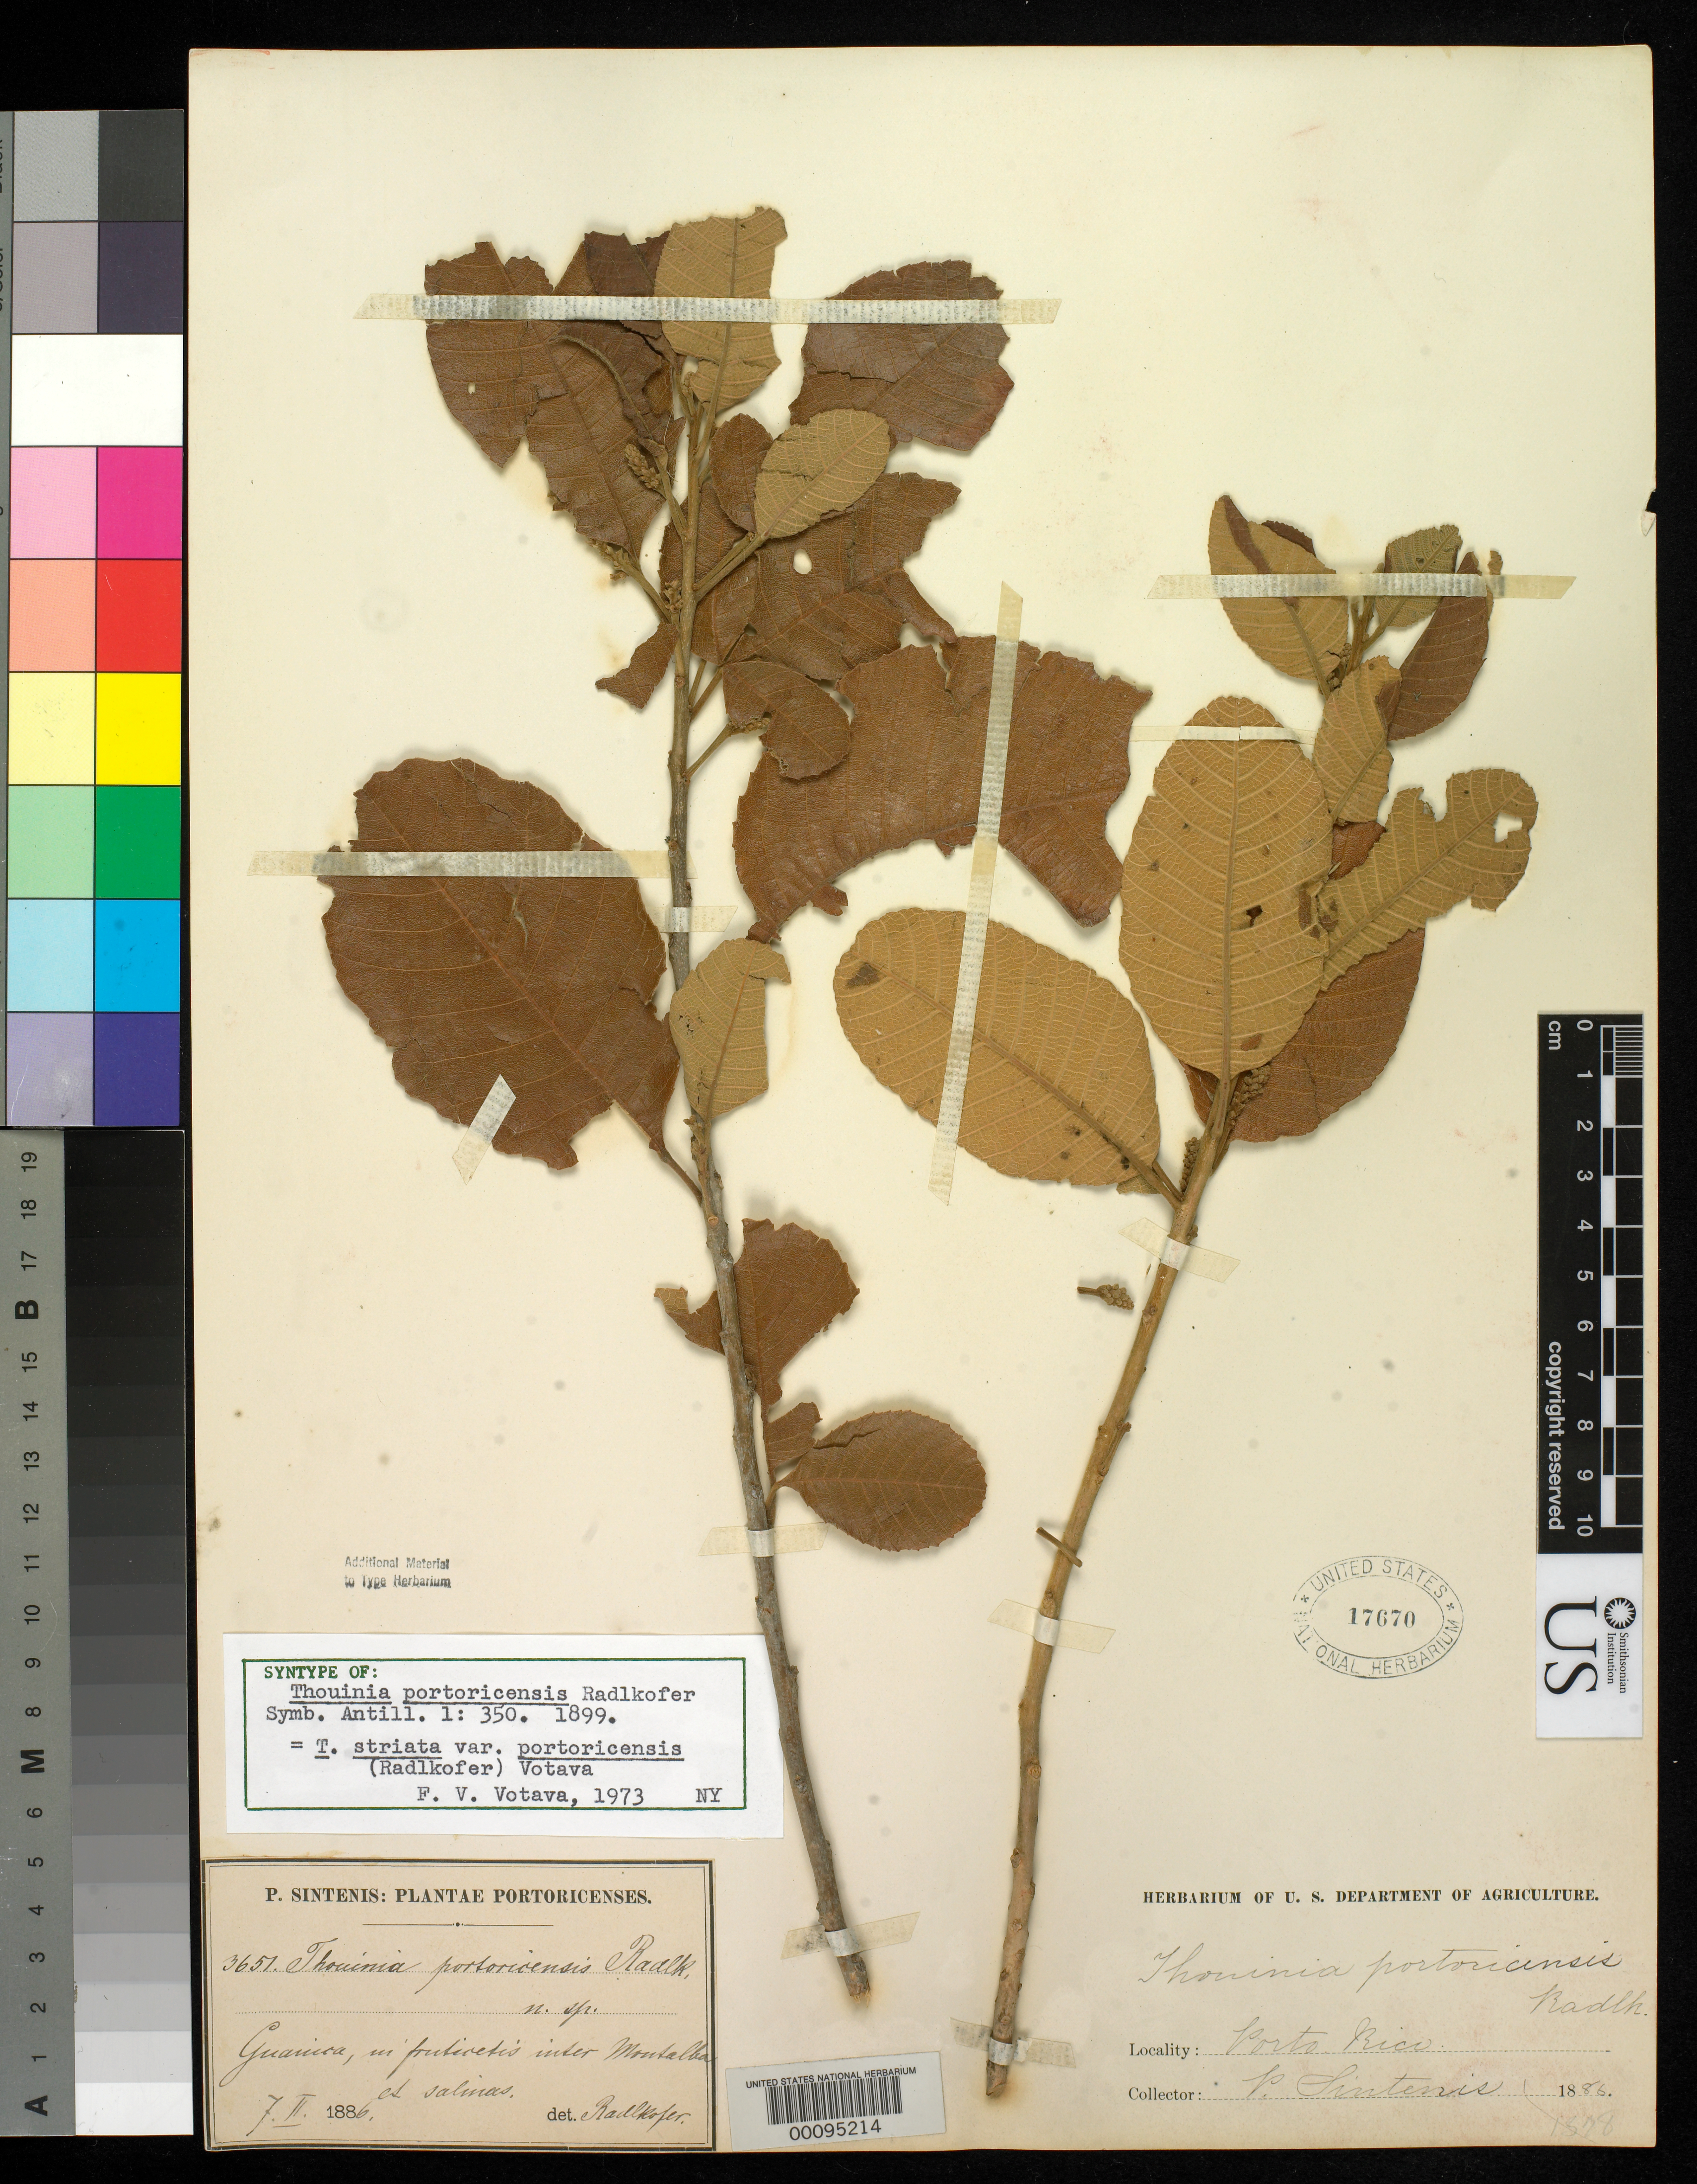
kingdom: Plantae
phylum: Tracheophyta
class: Magnoliopsida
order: Sapindales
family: Sapindaceae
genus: Thouinia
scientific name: Thouinia portoricensis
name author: Radlk. in Engl. & Prantl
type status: Syntype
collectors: P. Sintenis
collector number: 3651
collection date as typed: Feb 1886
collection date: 1886-02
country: Puerto Rico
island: Greater Antilles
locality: Guanica, between Monte Alba and Salinas.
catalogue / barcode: US 17670